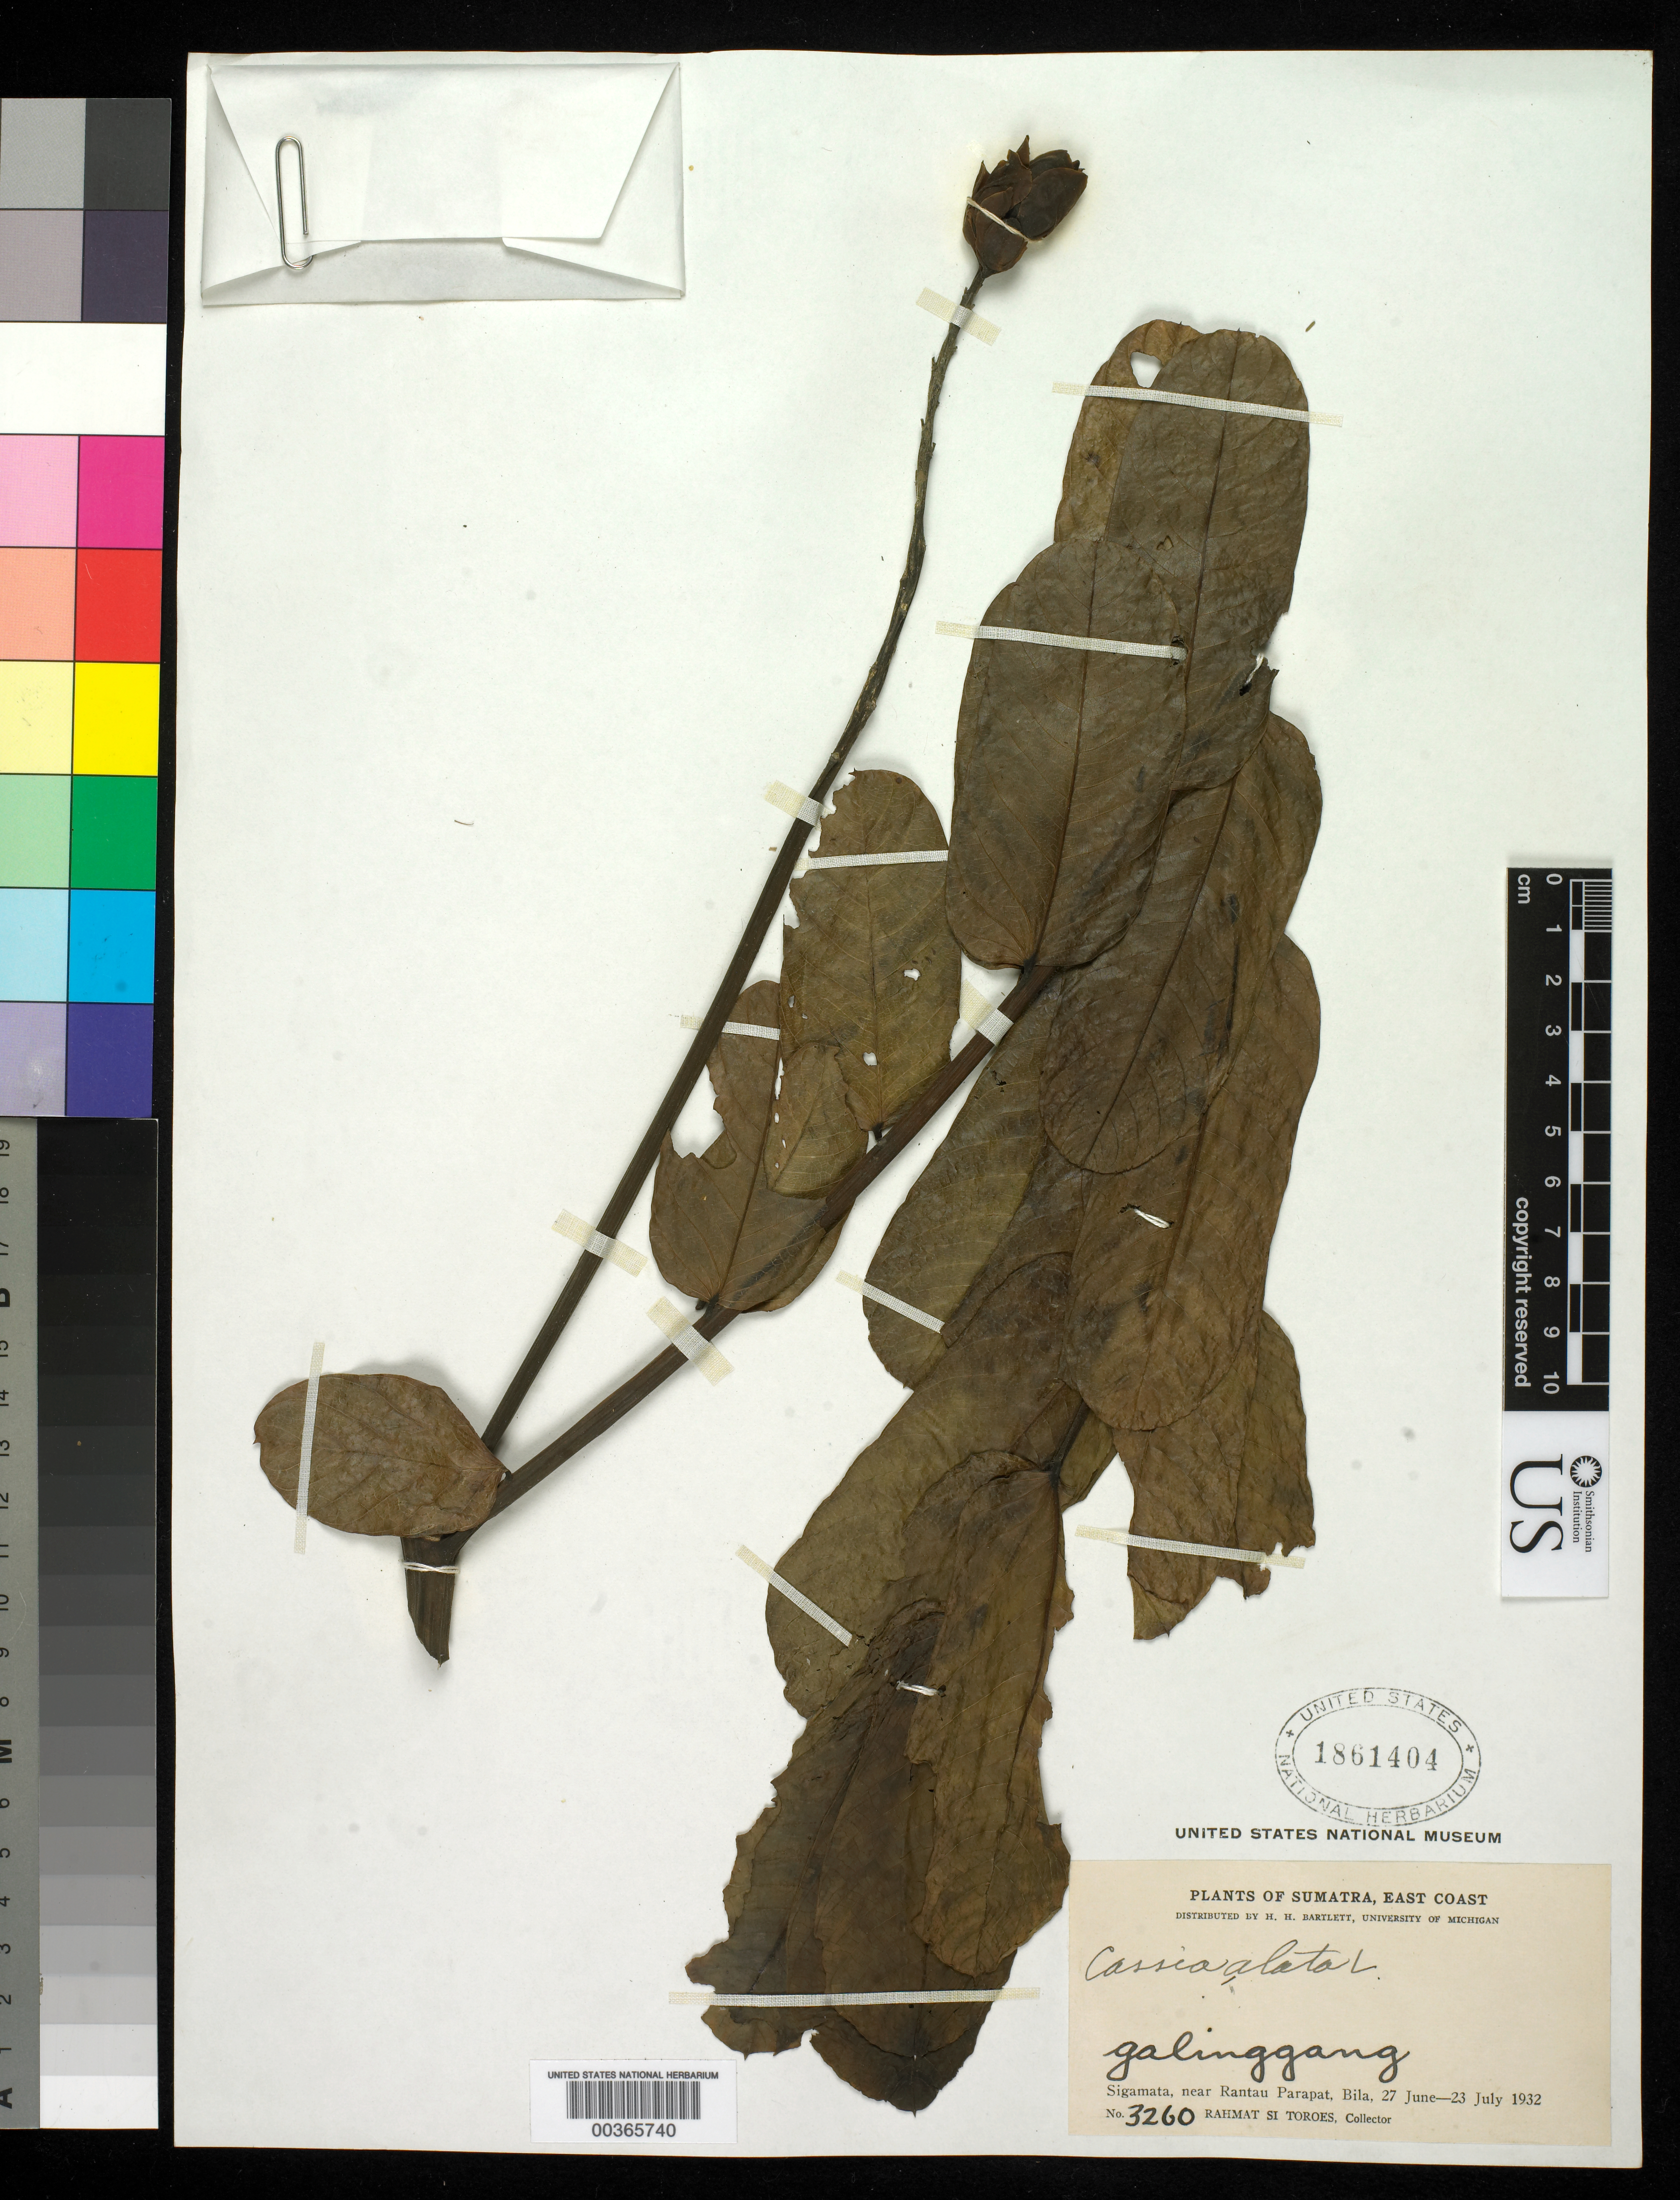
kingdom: Plantae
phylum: Tracheophyta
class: Magnoliopsida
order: Fabales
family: Fabaceae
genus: Senna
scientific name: Senna alata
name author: (L.) Roxb.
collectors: Rahmat Si Boeea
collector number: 3260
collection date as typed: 27 Jun 1932 to 23 Jul 1932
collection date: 1932-06-27/1932-07-23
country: Indonesia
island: Sumatra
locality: Sigamata, near rantau parapat, bila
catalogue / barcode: US 1861404